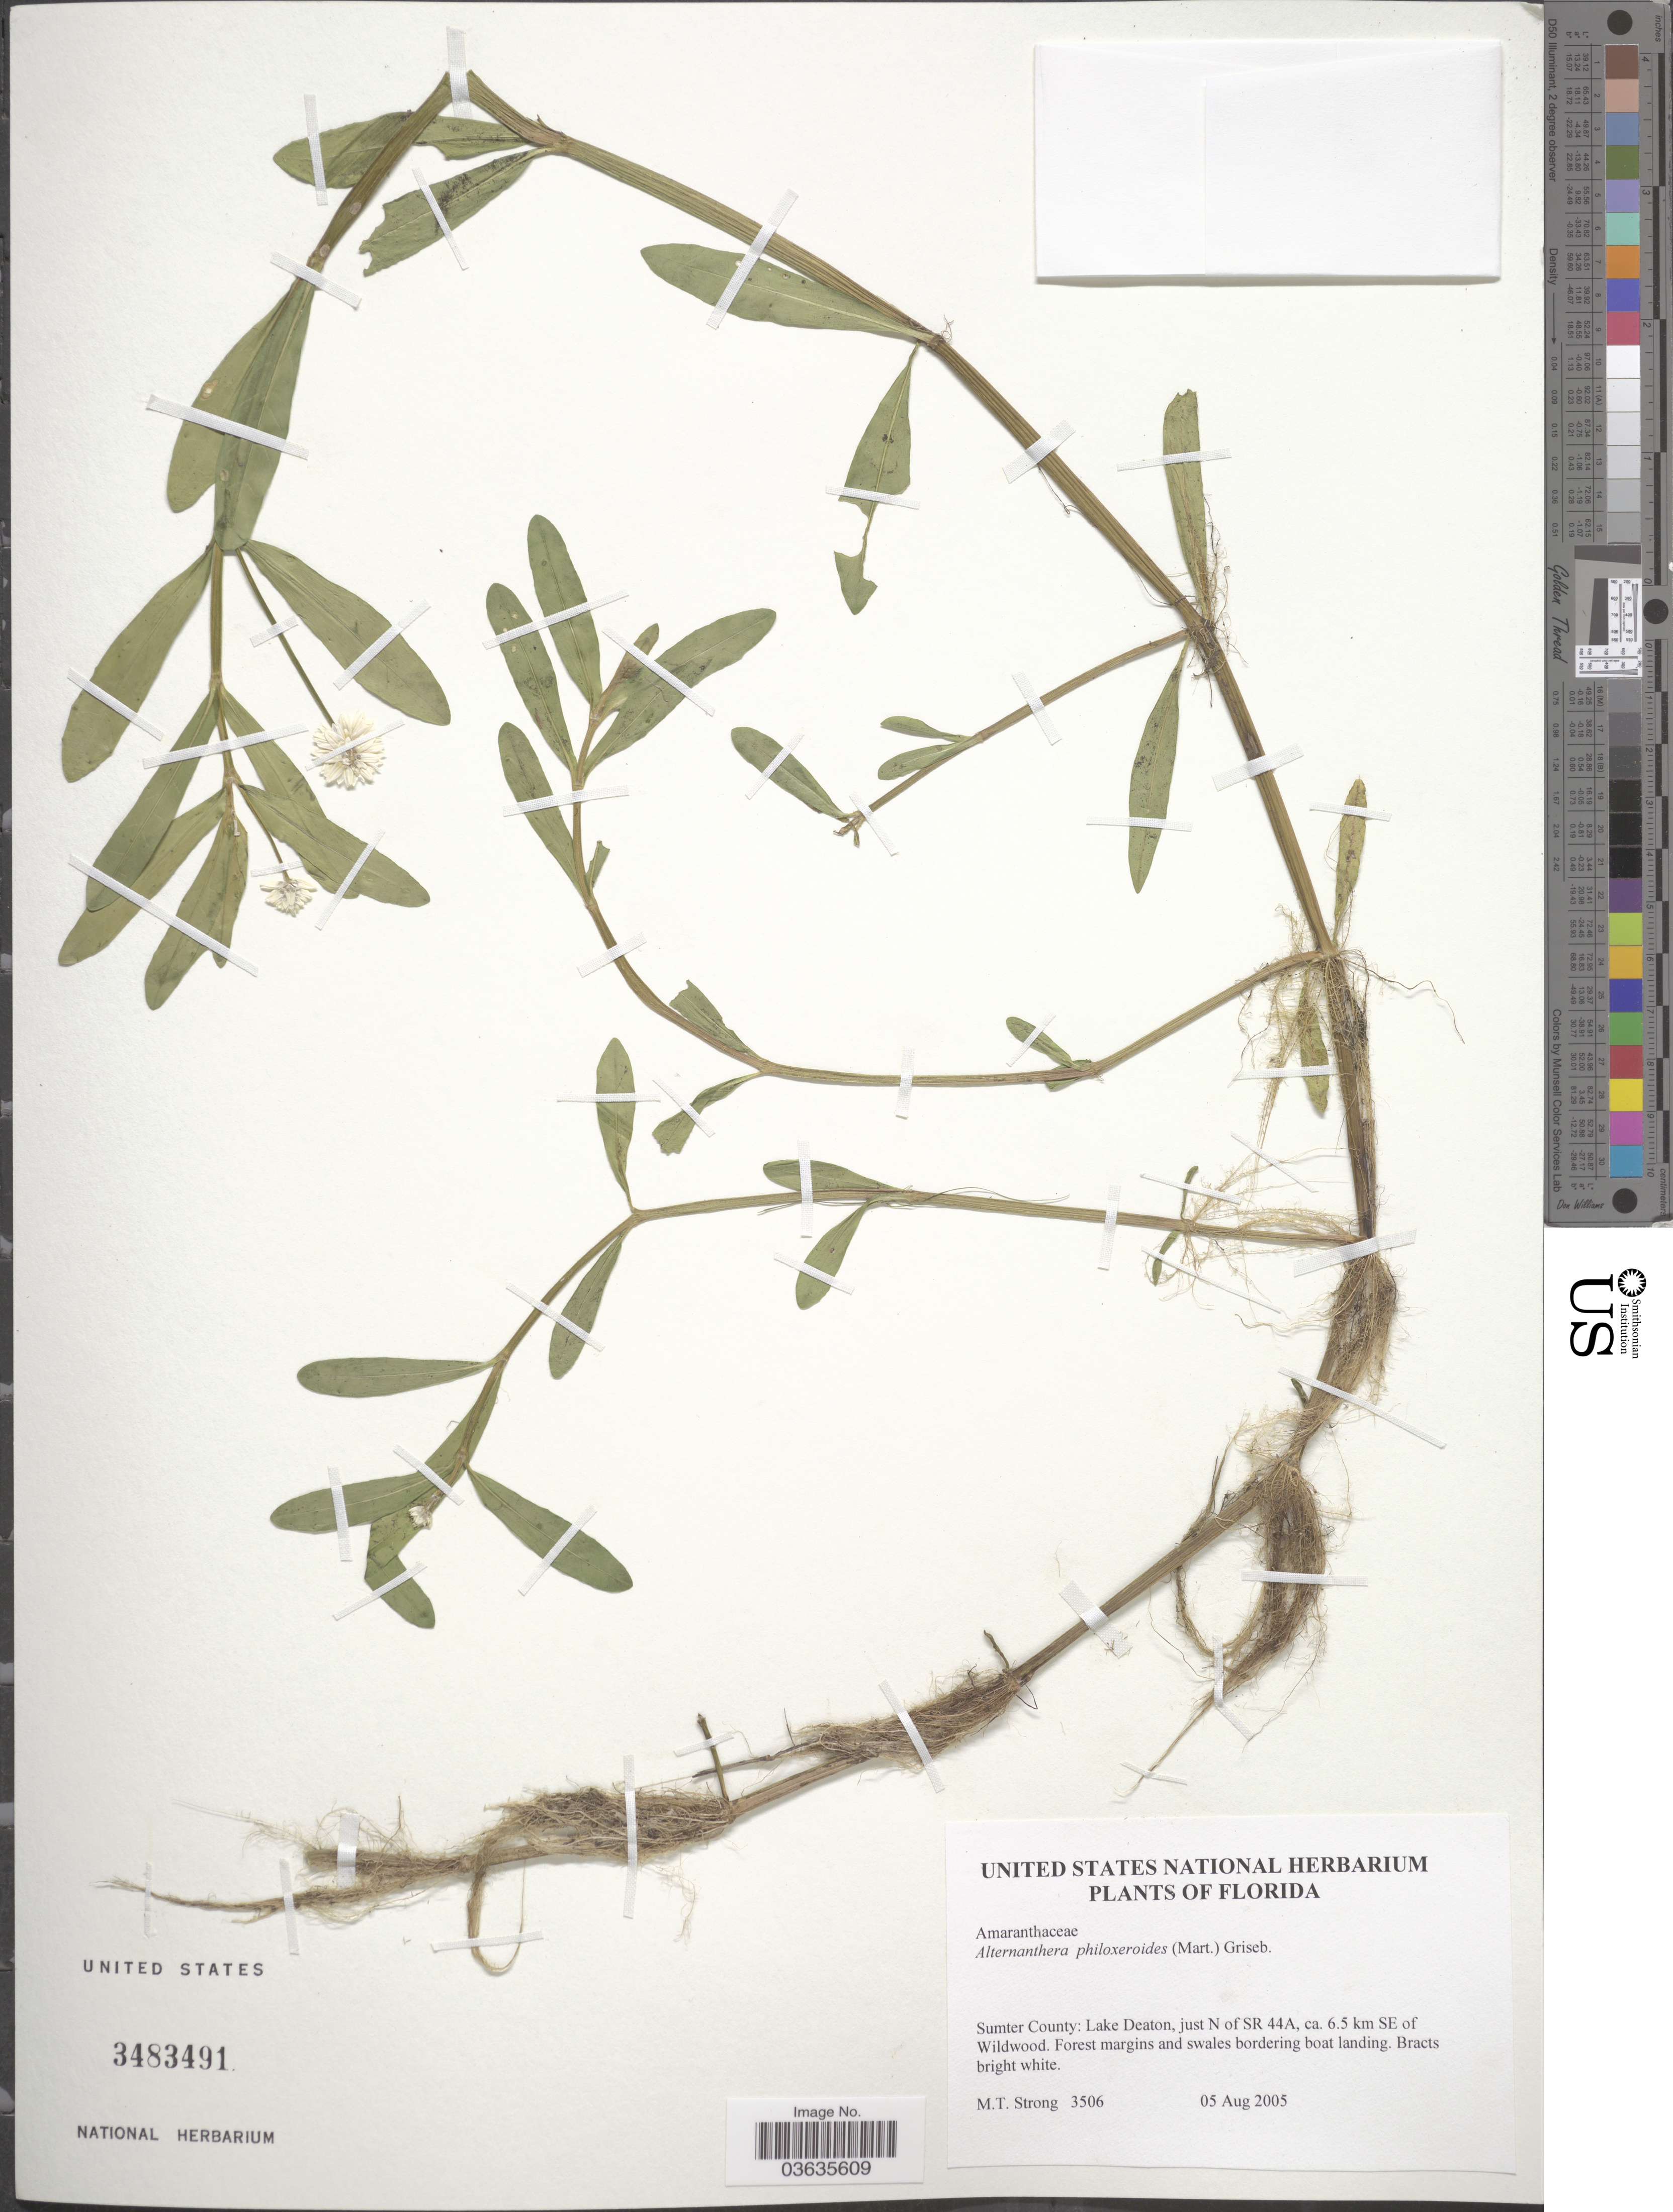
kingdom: Plantae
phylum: Tracheophyta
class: Magnoliopsida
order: Caryophyllales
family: Amaranthaceae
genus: Alternanthera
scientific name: Alternanthera philoxeroides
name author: (Mart.) Griseb.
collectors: M. T. Strong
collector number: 3506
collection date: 2005-08-05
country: United States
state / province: Florida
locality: Sumter County: Lake Deaton, just N of SR 44A, ca. 6.5 km SE of Wildwood.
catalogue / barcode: US 3483491